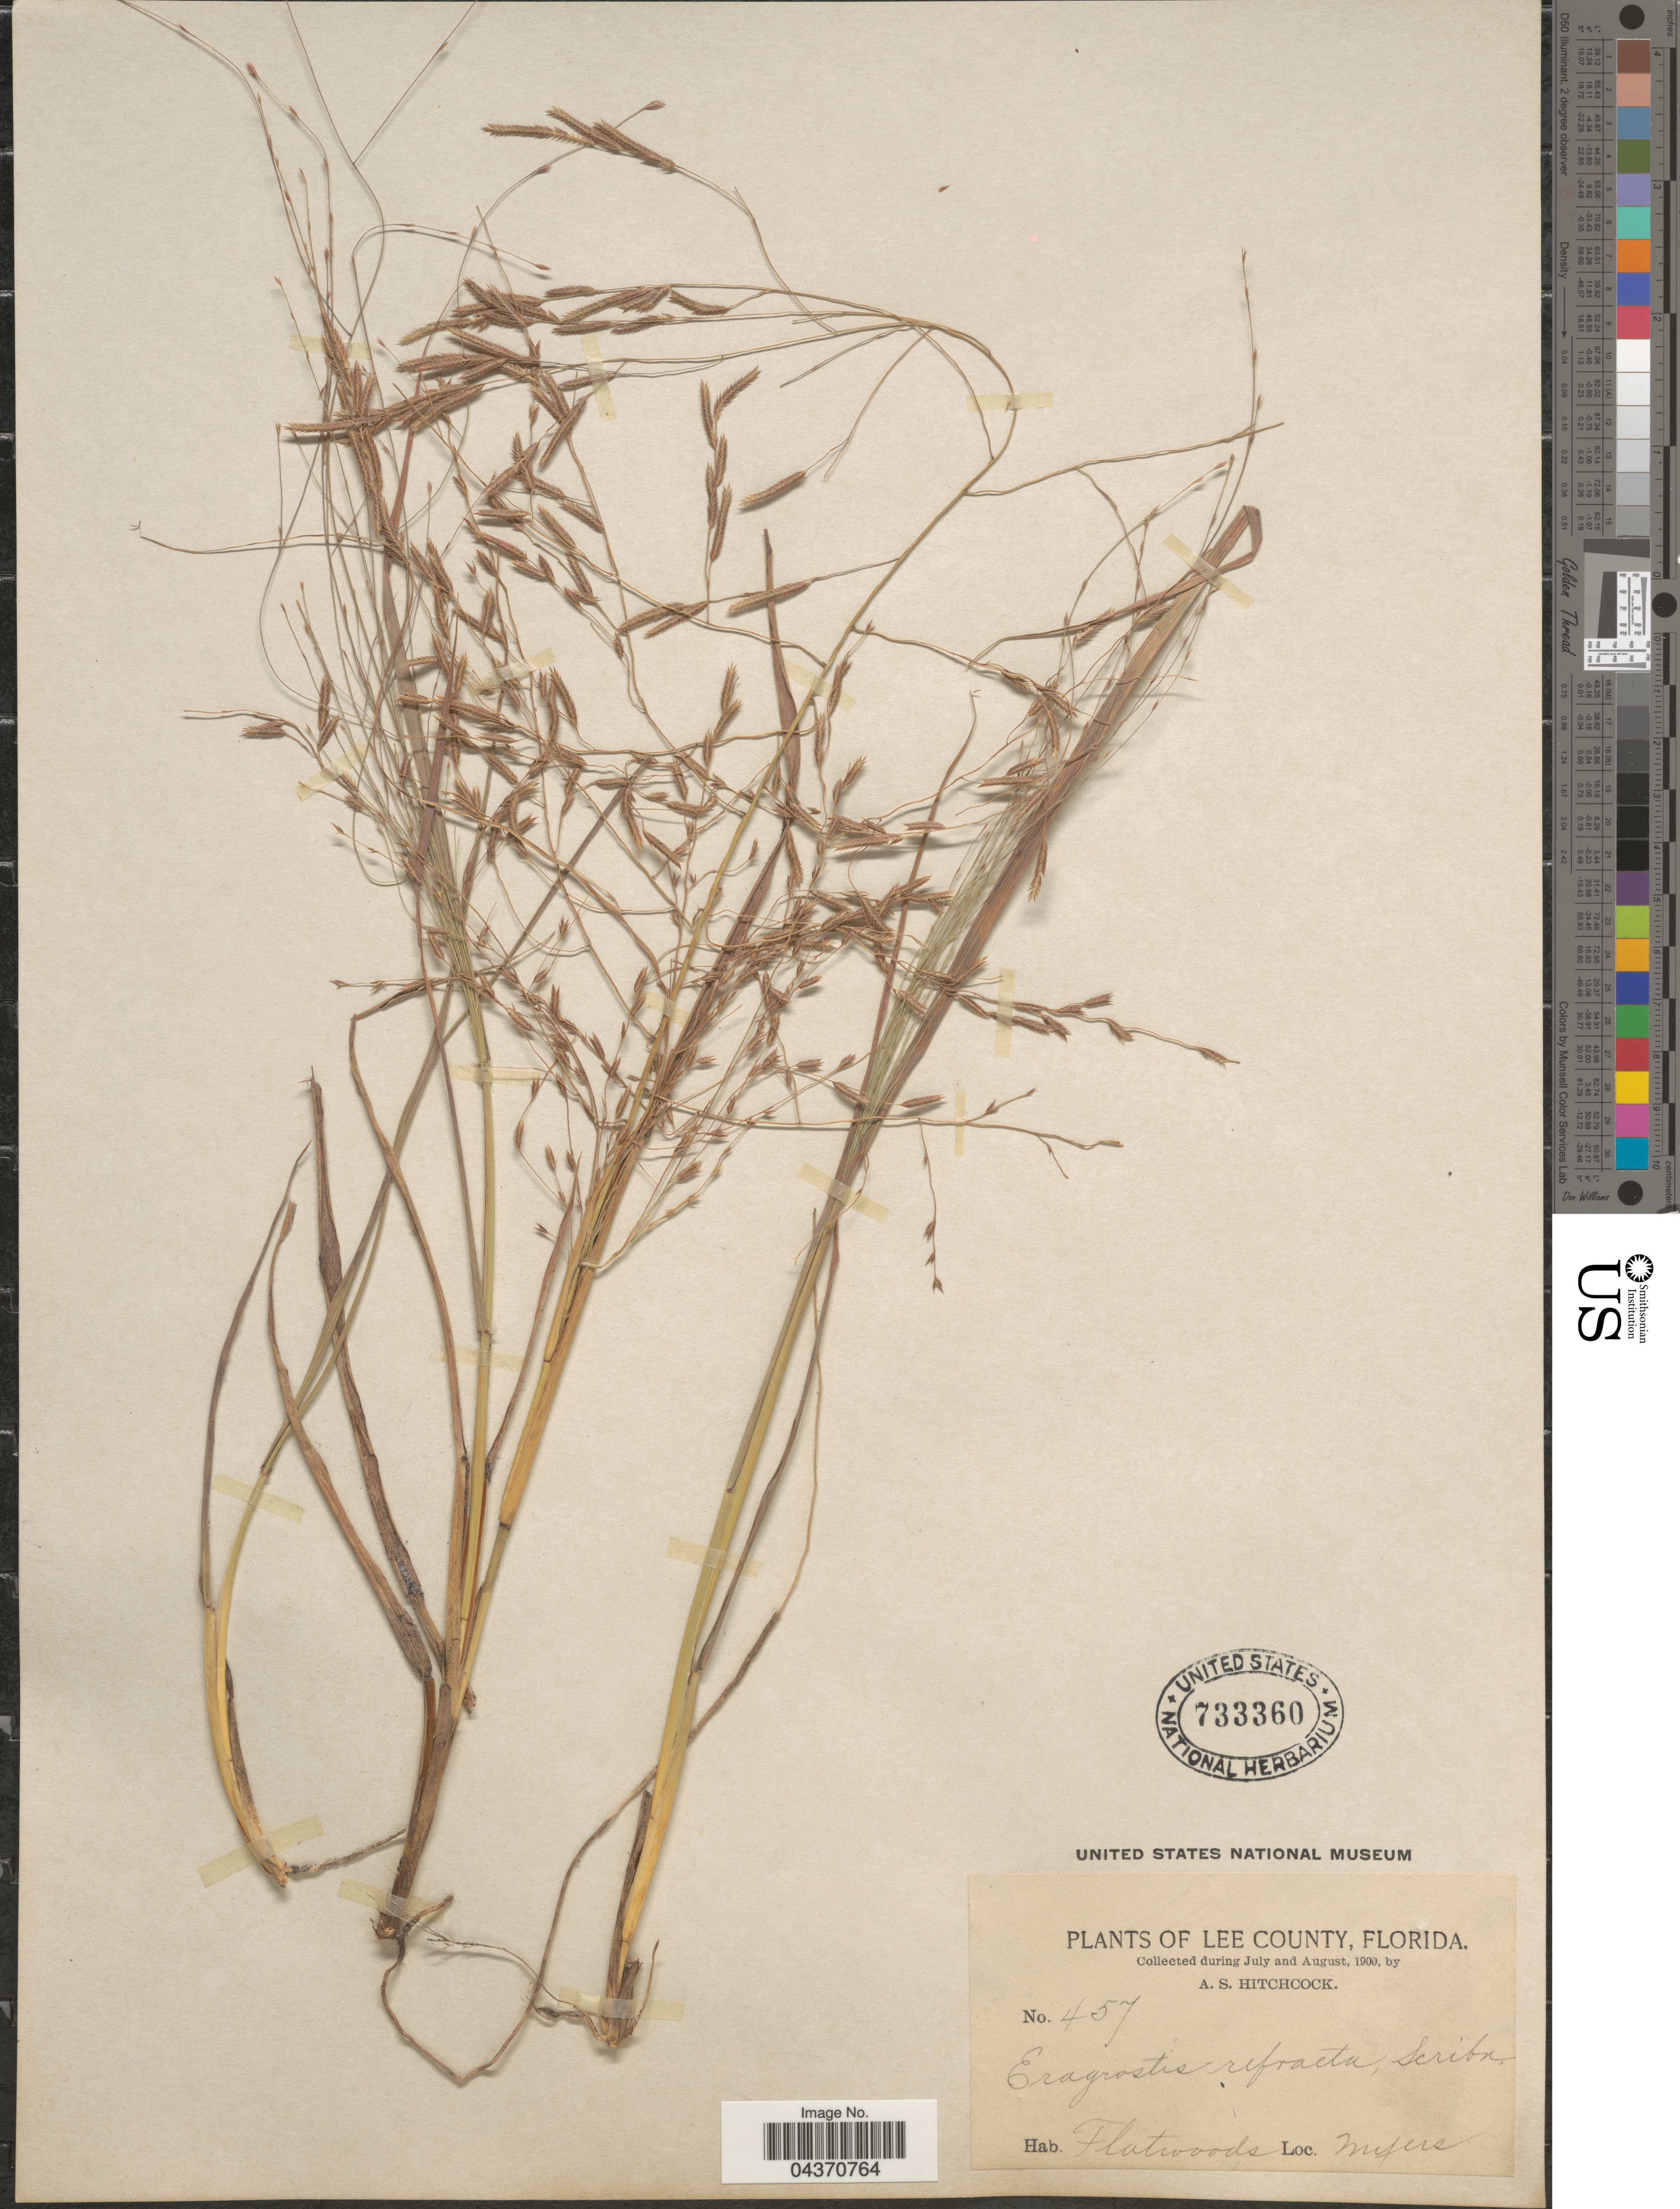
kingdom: Plantae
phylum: Tracheophyta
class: Liliopsida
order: Poales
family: Poaceae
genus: Eragrostis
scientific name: Eragrostis refracta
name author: (Muhl.) Scribn.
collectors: A. S. Hitchcock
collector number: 457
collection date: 1900-07/1900-08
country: United States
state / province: Florida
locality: Lee County. Flatwoods. Myers.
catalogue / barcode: US 733360